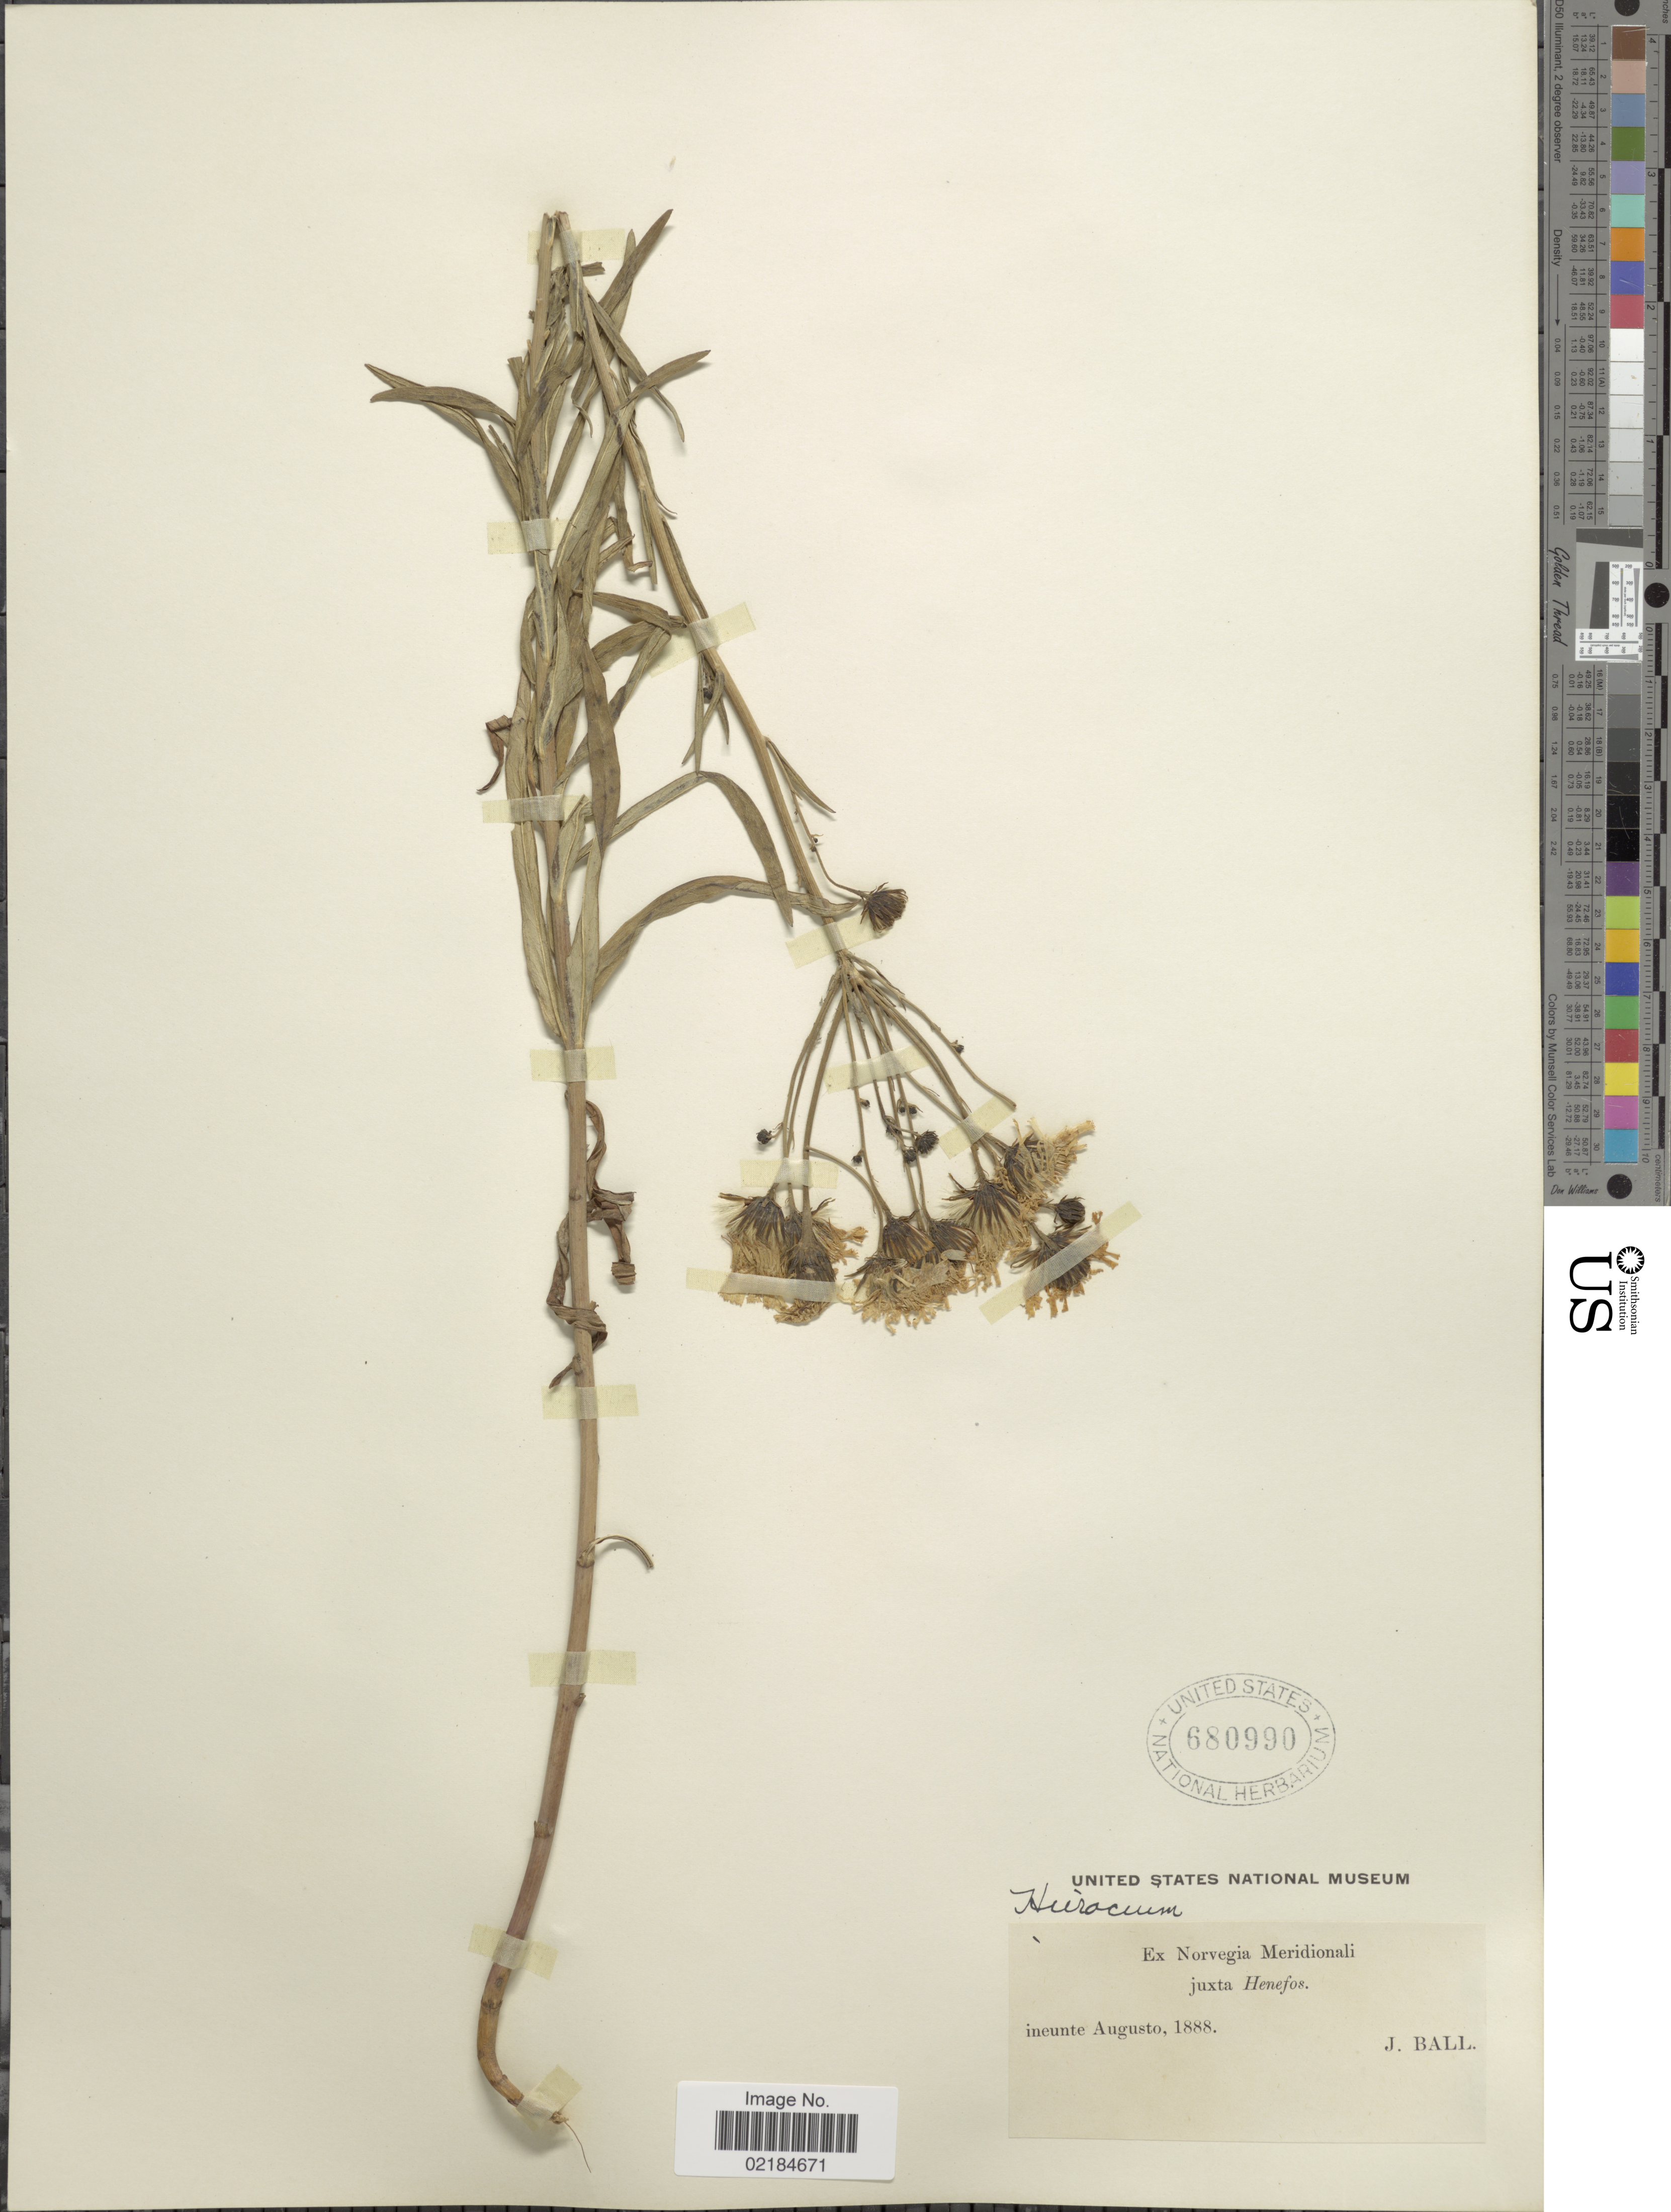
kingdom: Plantae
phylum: Tracheophyta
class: Magnoliopsida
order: Asterales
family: Asteraceae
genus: Hieracium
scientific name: Hieracium repandulare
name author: Druce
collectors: J. Ball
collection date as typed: Ineunte Augusto, 1888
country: Norway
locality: Norvegia Meridionali, juxta Henefos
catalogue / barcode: US 680990